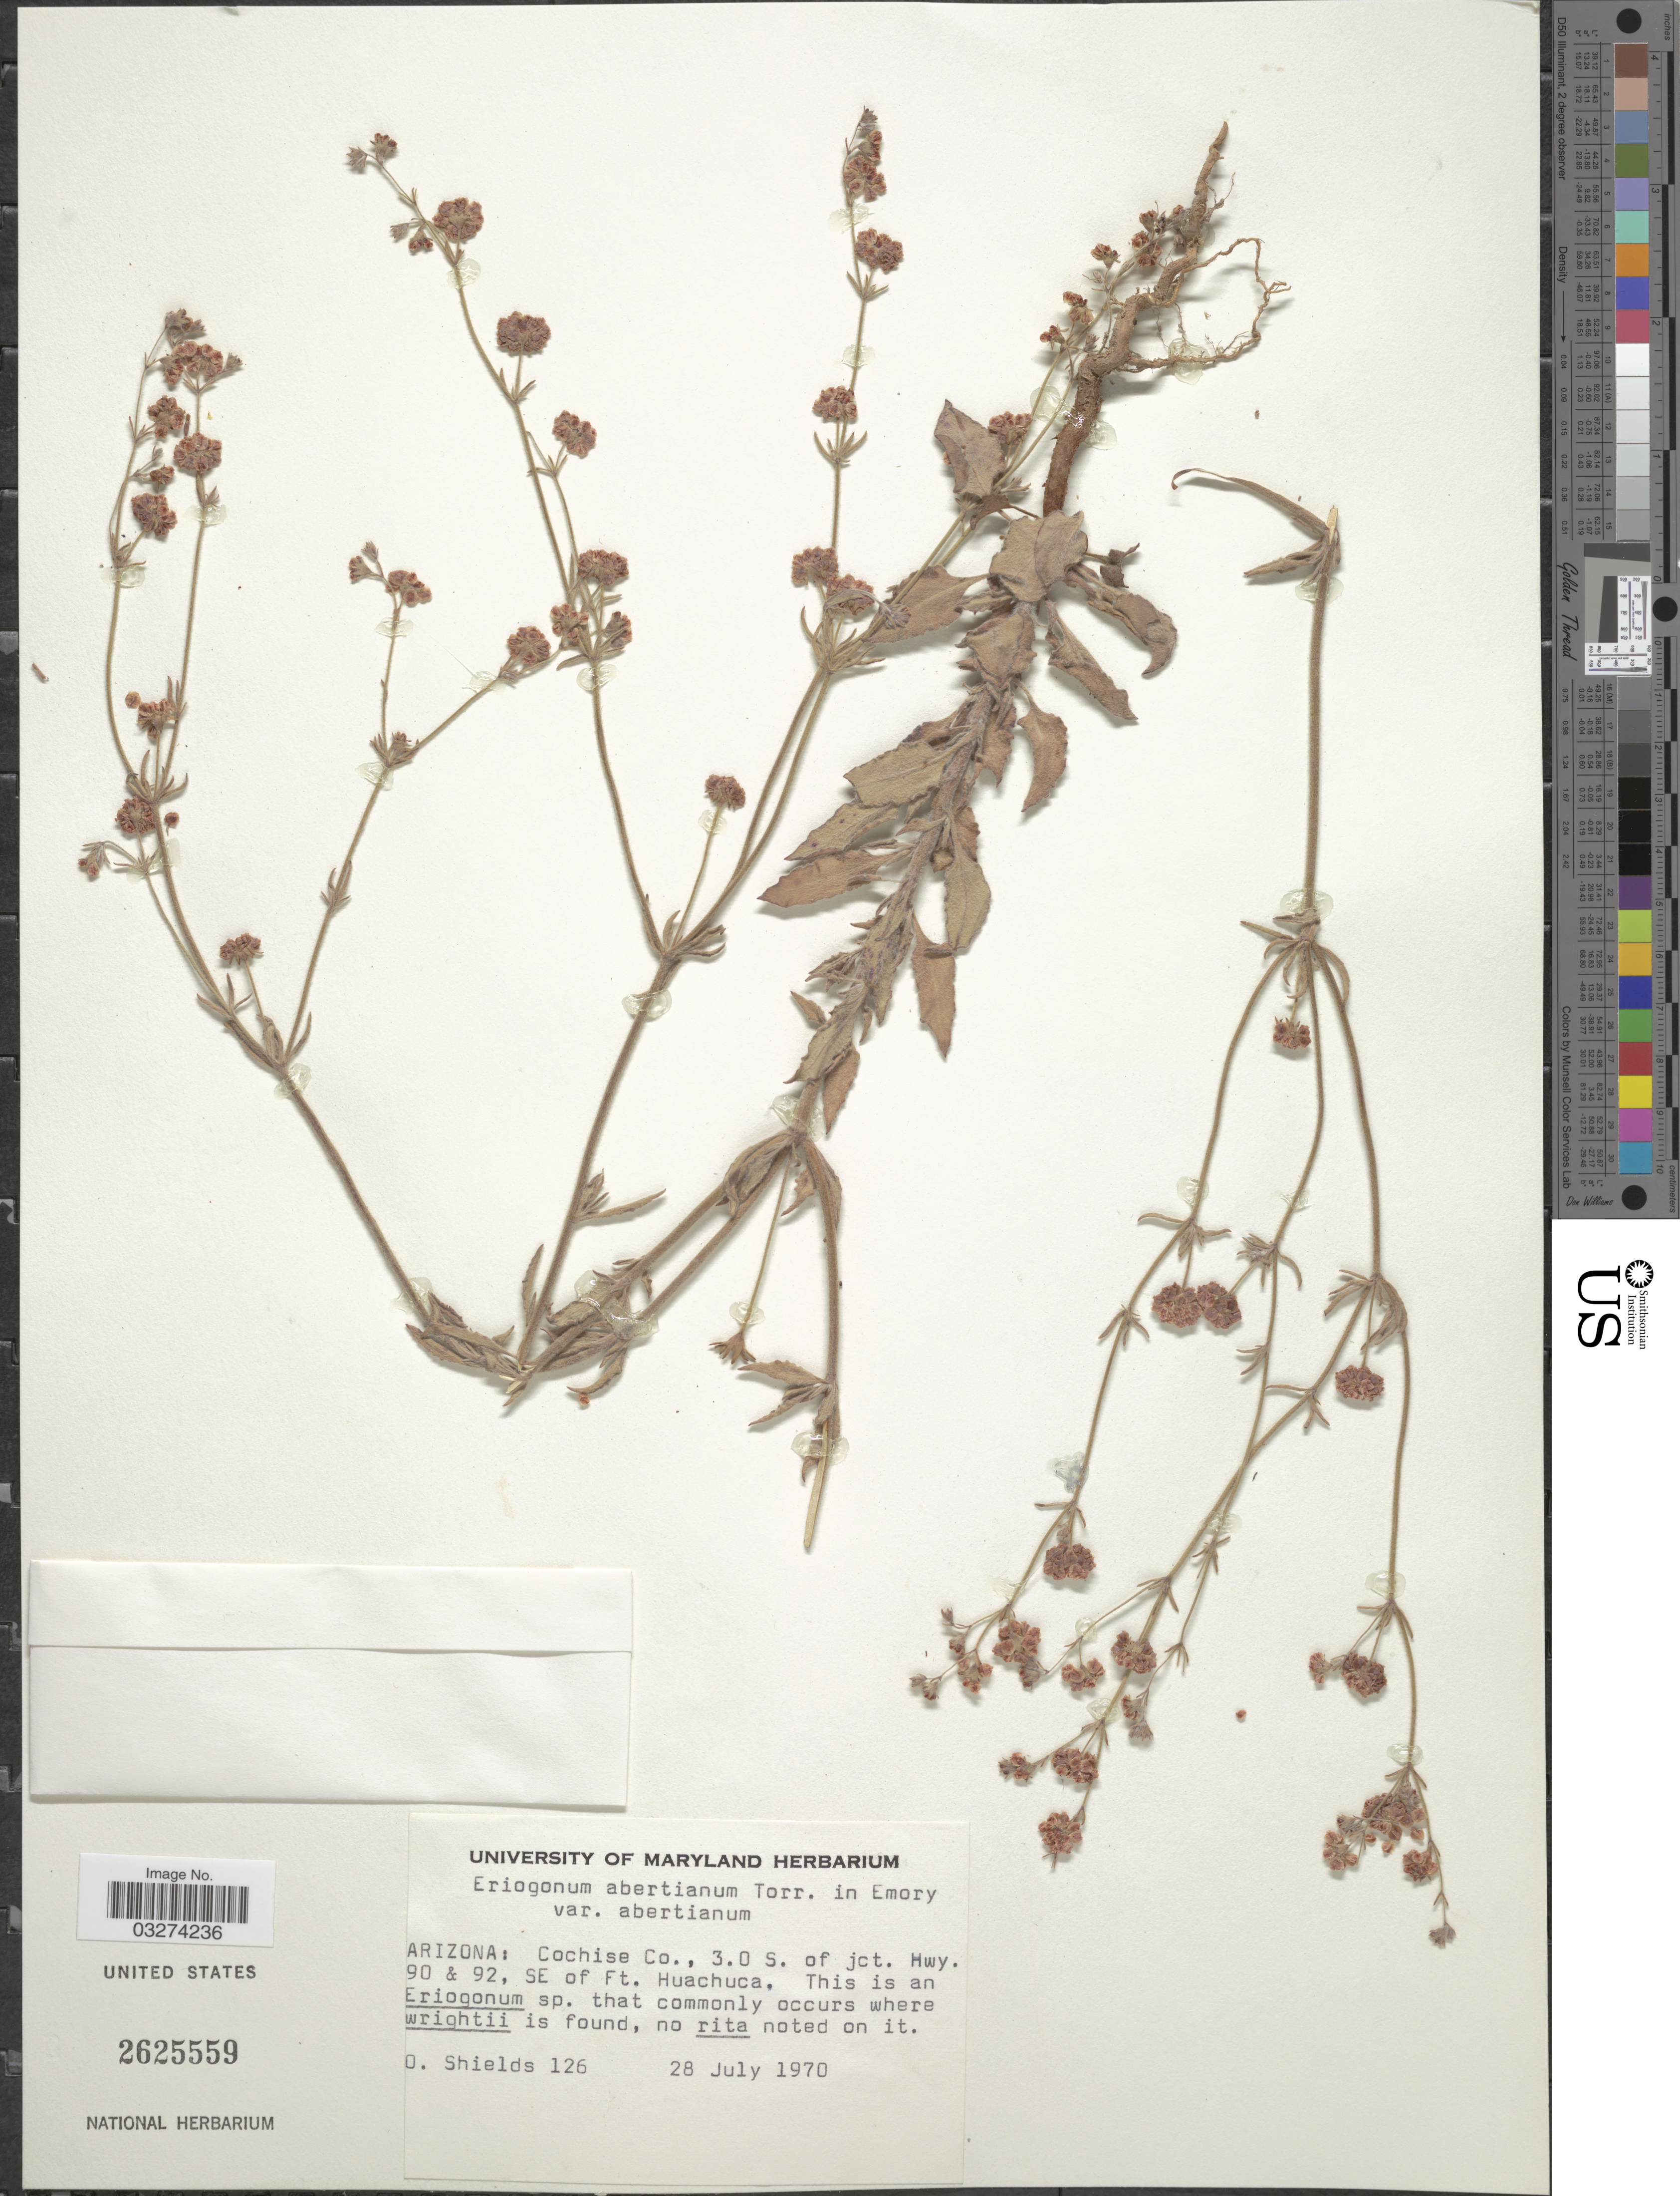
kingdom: Plantae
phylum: Tracheophyta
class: Magnoliopsida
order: Caryophyllales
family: Polygonaceae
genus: Eriogonum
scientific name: Eriogonum abertianum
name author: Torr.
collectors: O. Shields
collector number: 126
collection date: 1970-07-28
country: United States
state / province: Arizona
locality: Cochise Co., 3.0 S. of jct. Hwy. 90 & 92, SE of Ft. Huachuca.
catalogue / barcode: US 2625559